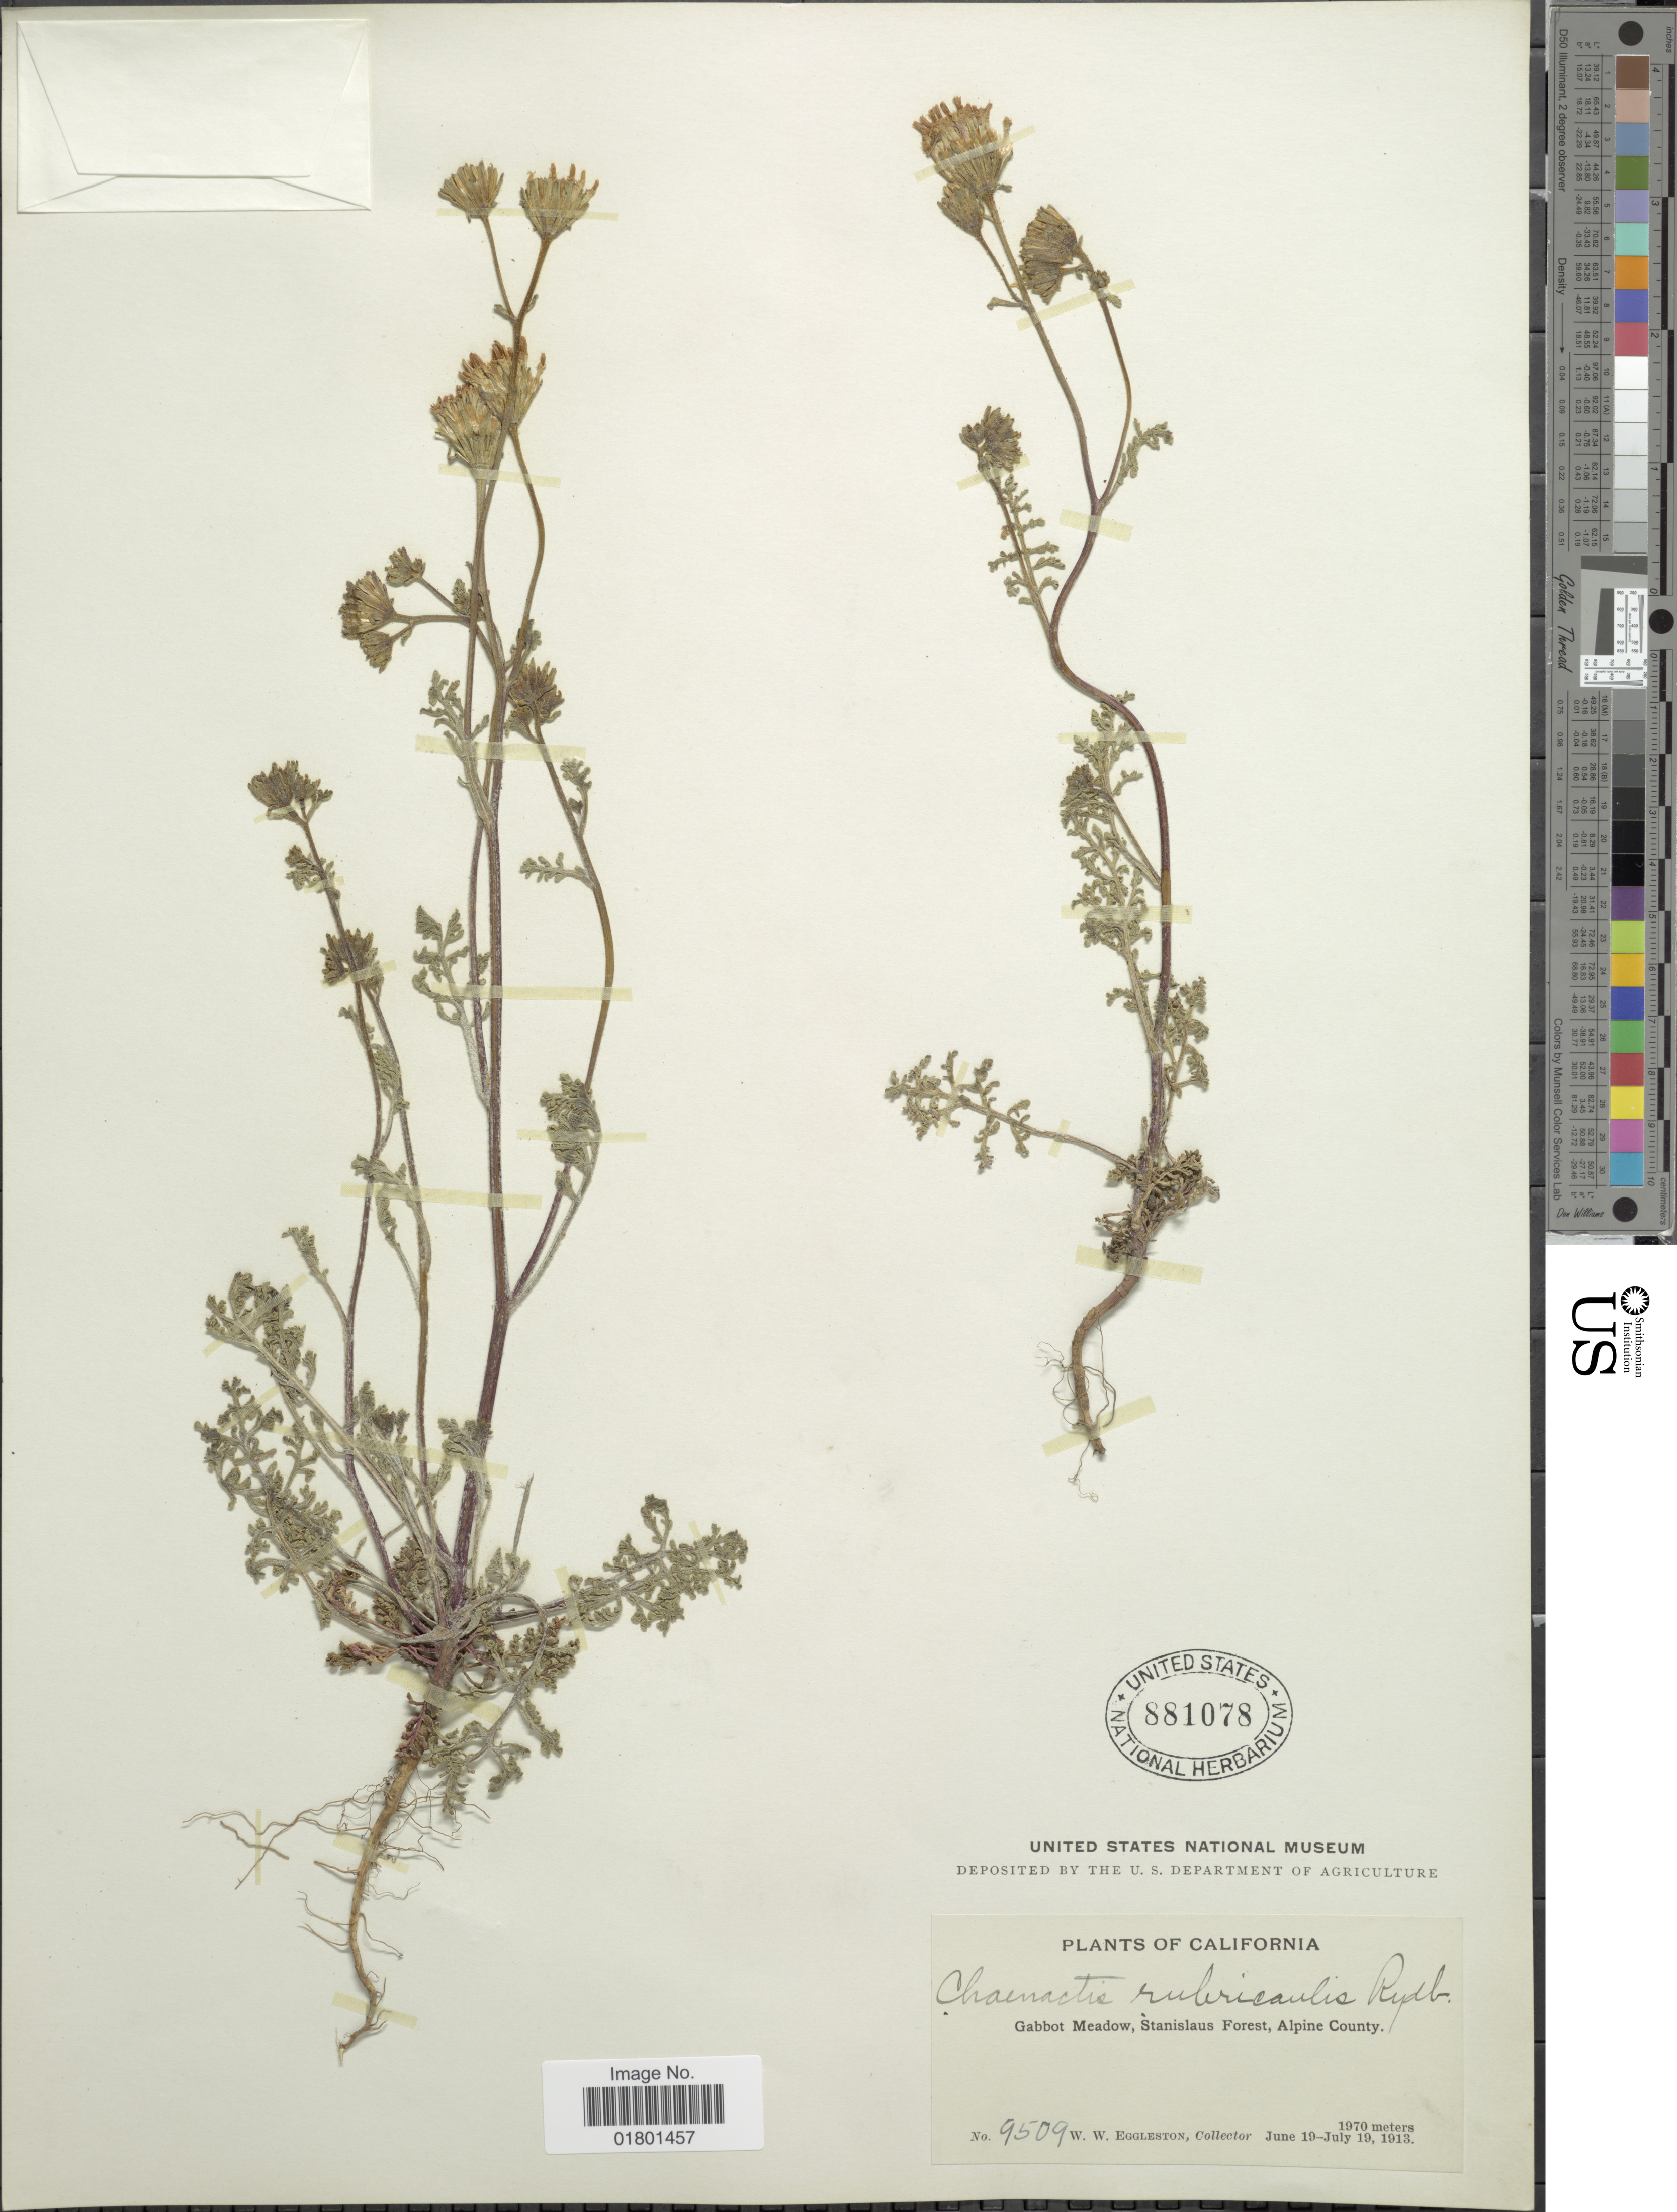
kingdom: Plantae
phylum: Tracheophyta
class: Magnoliopsida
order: Asterales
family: Asteraceae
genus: Chaenactis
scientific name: Chaenactis rubricaulis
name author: Rydb.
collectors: W. W. Eggleston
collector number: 9509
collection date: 1913-06-19/1913-07-19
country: United States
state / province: California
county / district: Alpine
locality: Gabbot Meadow, Stanislaus Forest, Alpine County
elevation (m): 1970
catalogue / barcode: US 881078